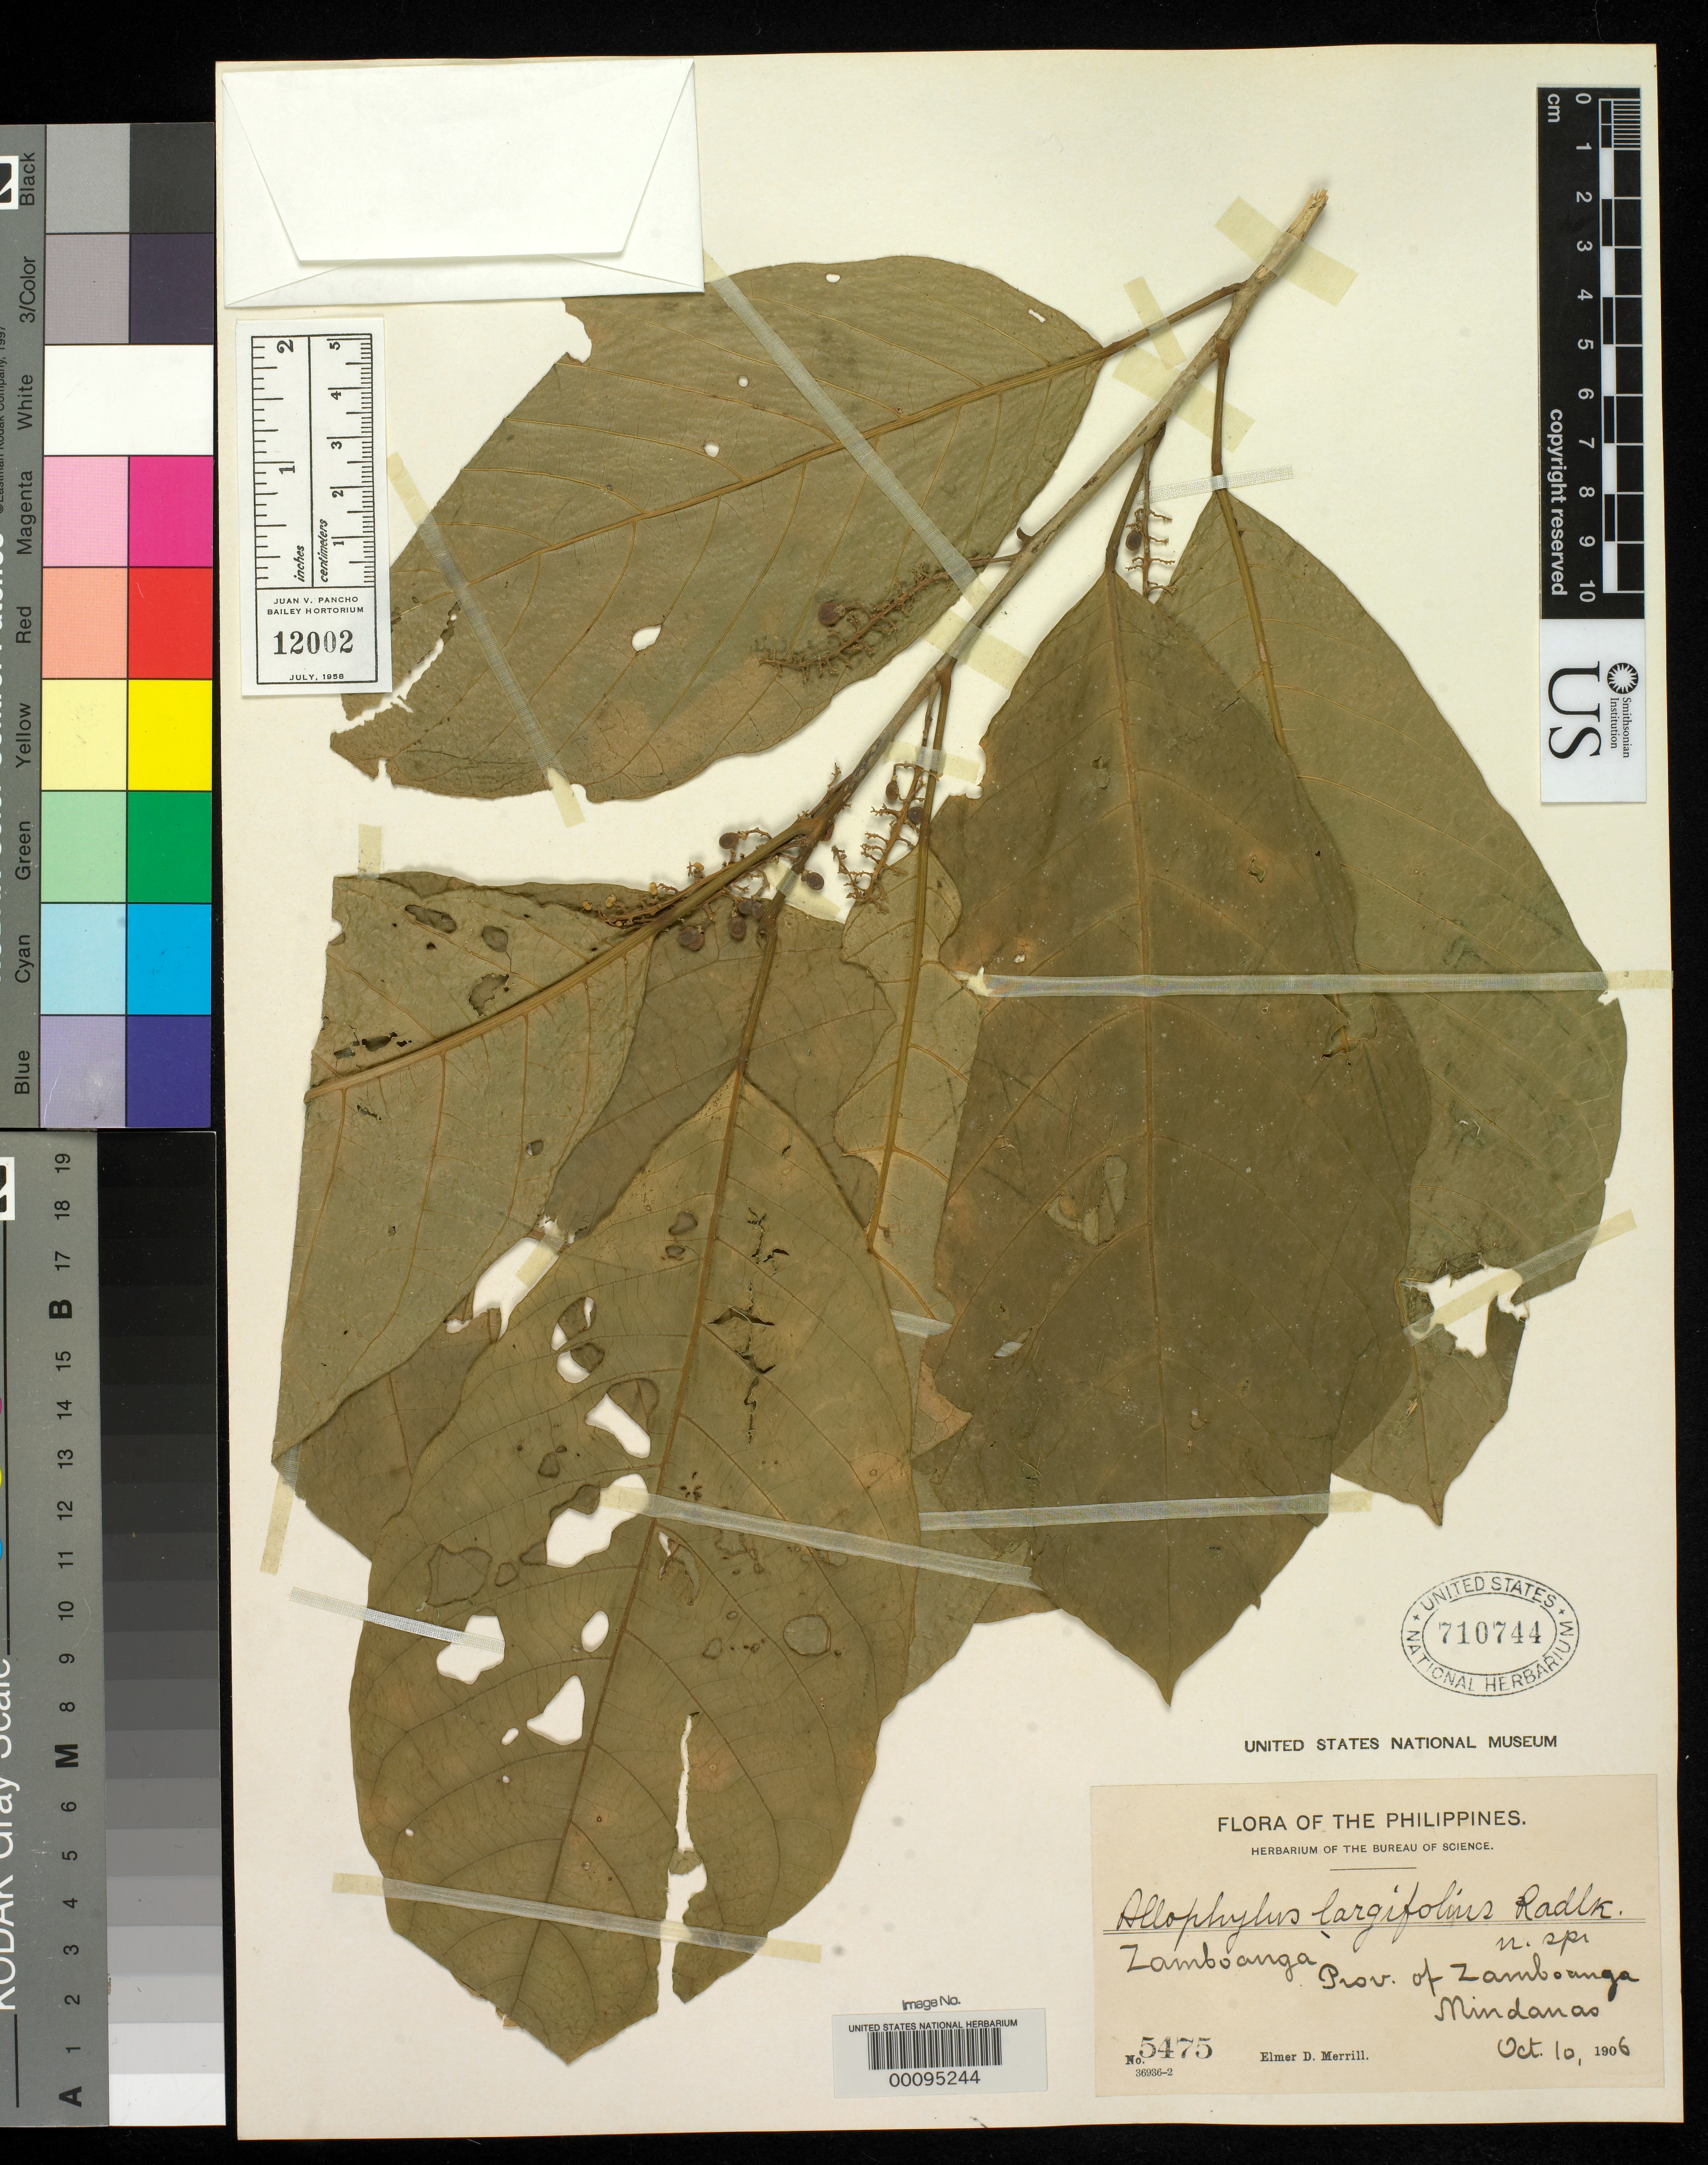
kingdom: Plantae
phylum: Tracheophyta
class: Magnoliopsida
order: Sapindales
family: Sapindaceae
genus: Allophylus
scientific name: Allophylus largifolius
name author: Radlk.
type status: Type Fragment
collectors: E. D. Merrill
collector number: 5475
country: Philippines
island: Mindanao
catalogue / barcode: US 710744